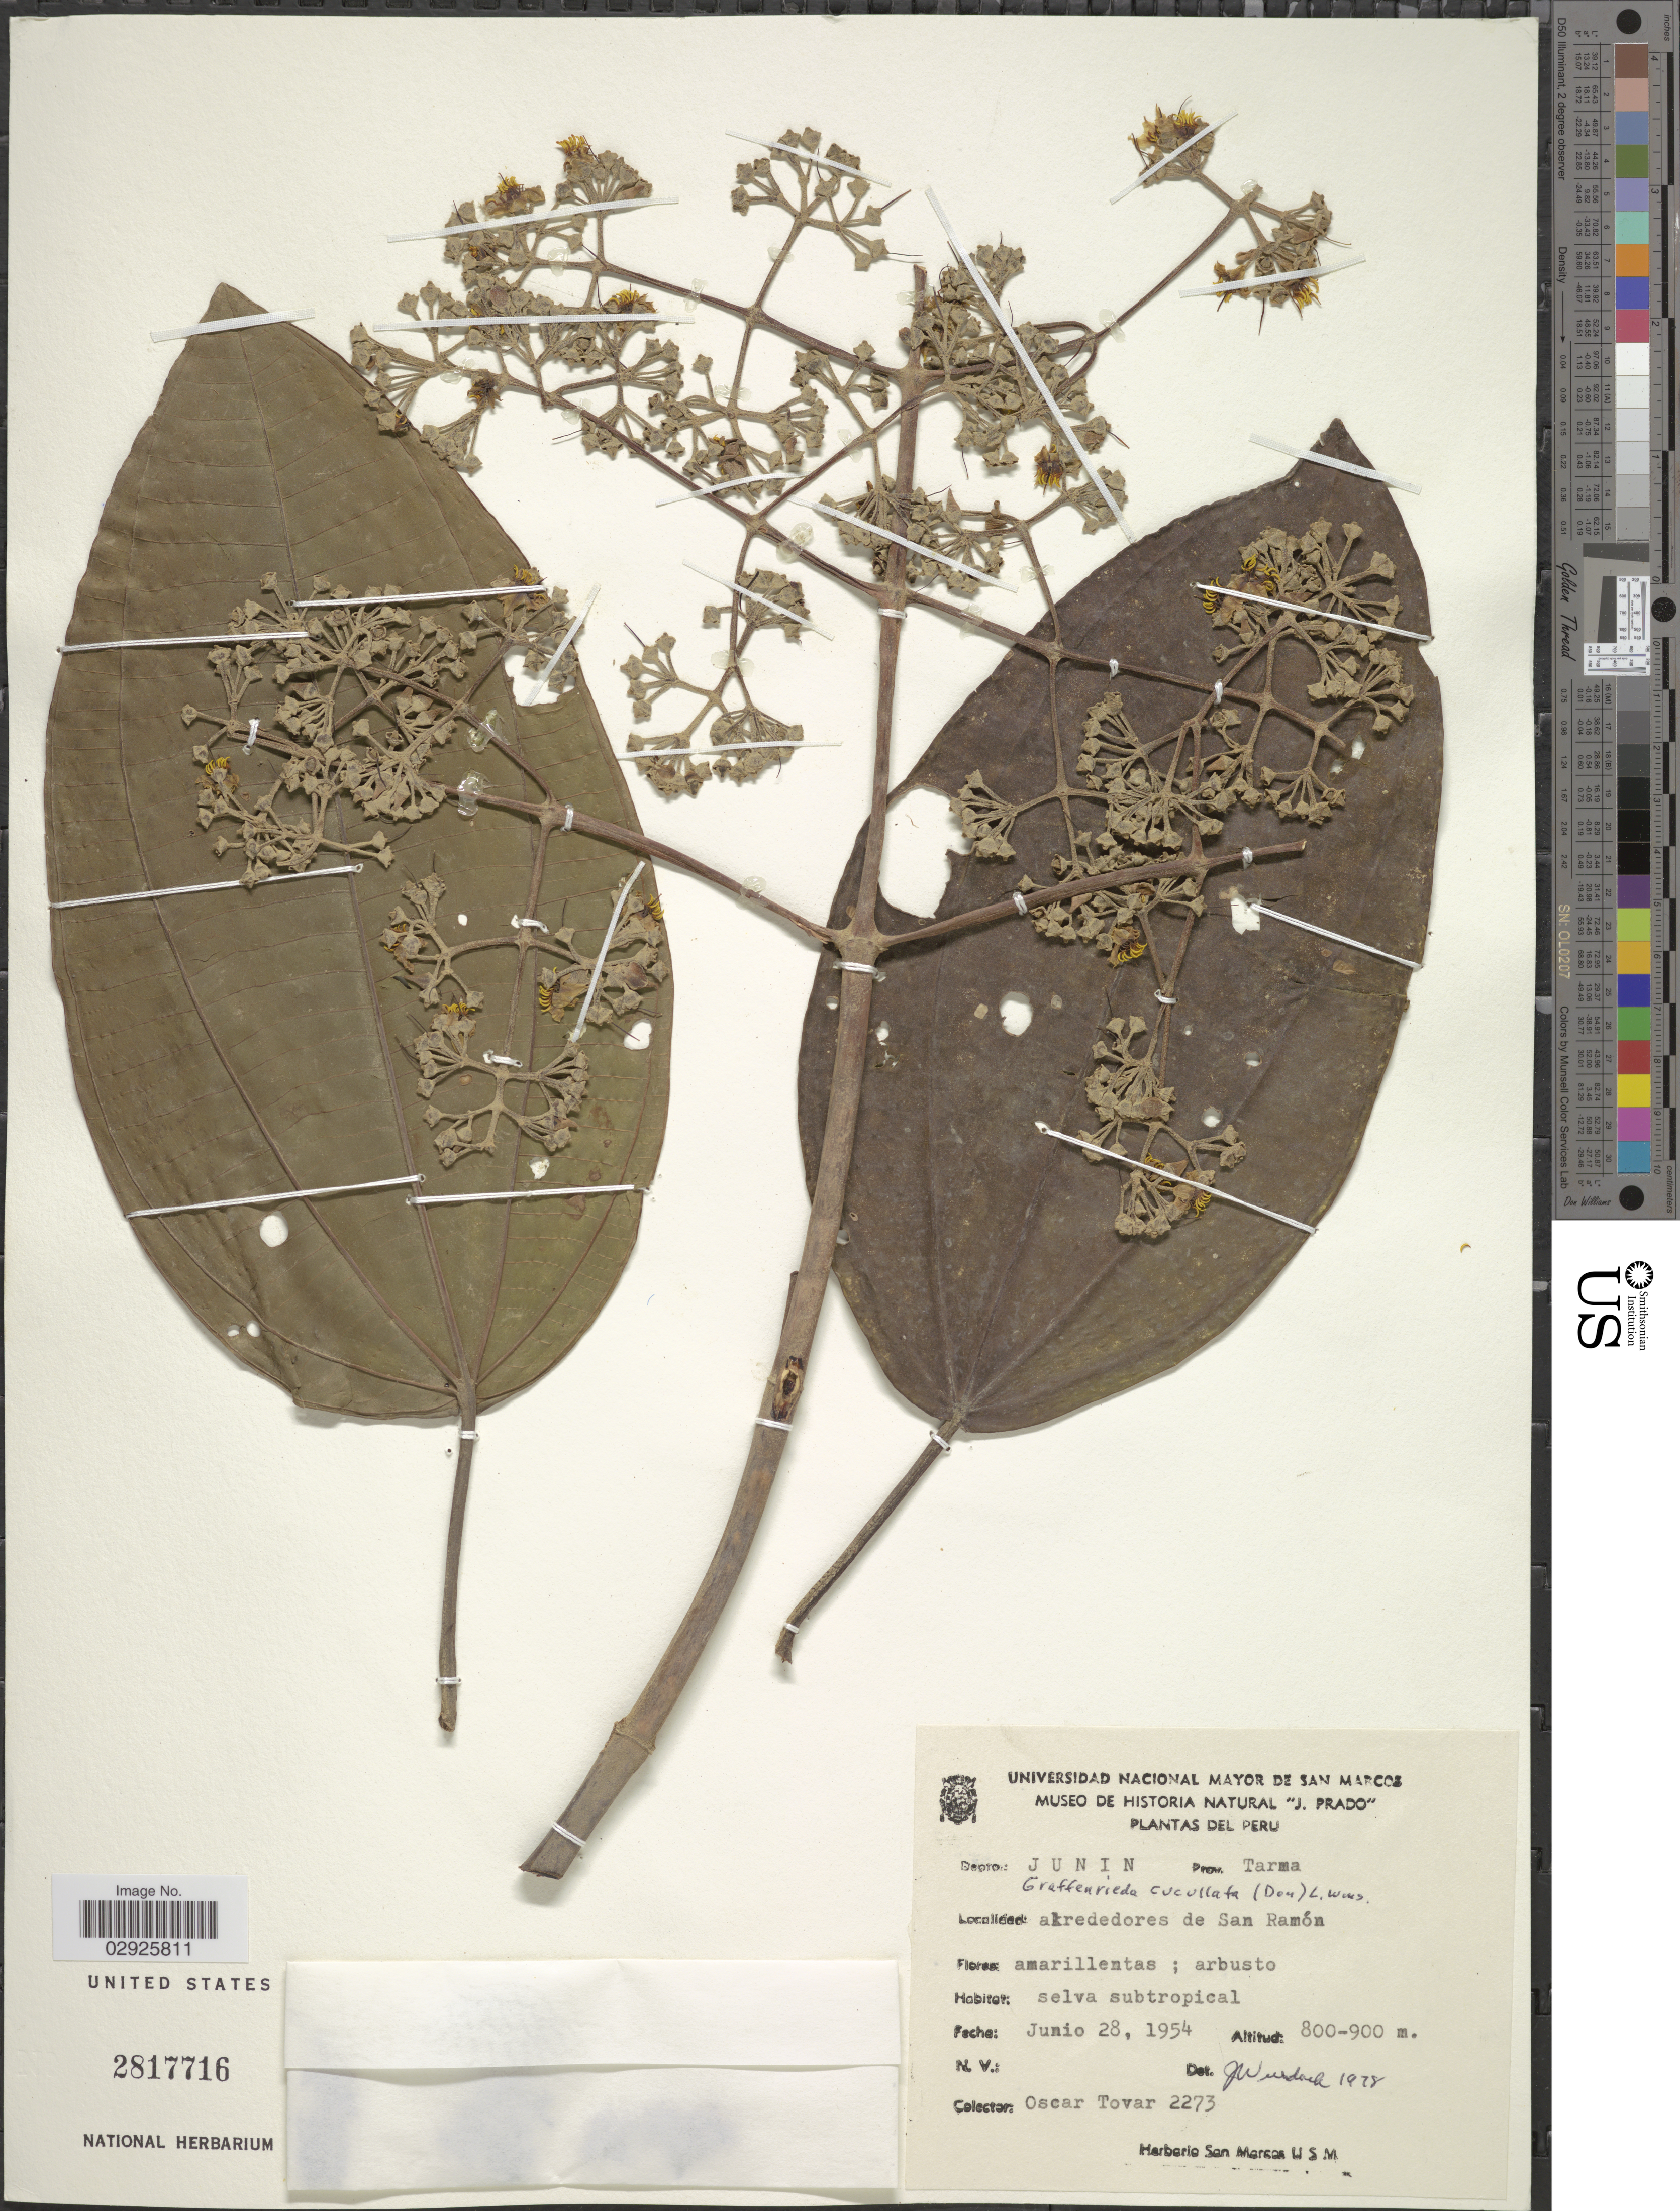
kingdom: Plantae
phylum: Tracheophyta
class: Magnoliopsida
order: Myrtales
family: Melastomataceae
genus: Graffenrieda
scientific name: Graffenrieda cucullata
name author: (Triana) L.O. Williams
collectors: Ó. Tovar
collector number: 2273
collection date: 1954-06-28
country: Peru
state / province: Junín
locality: Depto: Junin. Prov. Tarma. Alrededores de San Ramón.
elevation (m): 800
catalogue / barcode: US 2817716